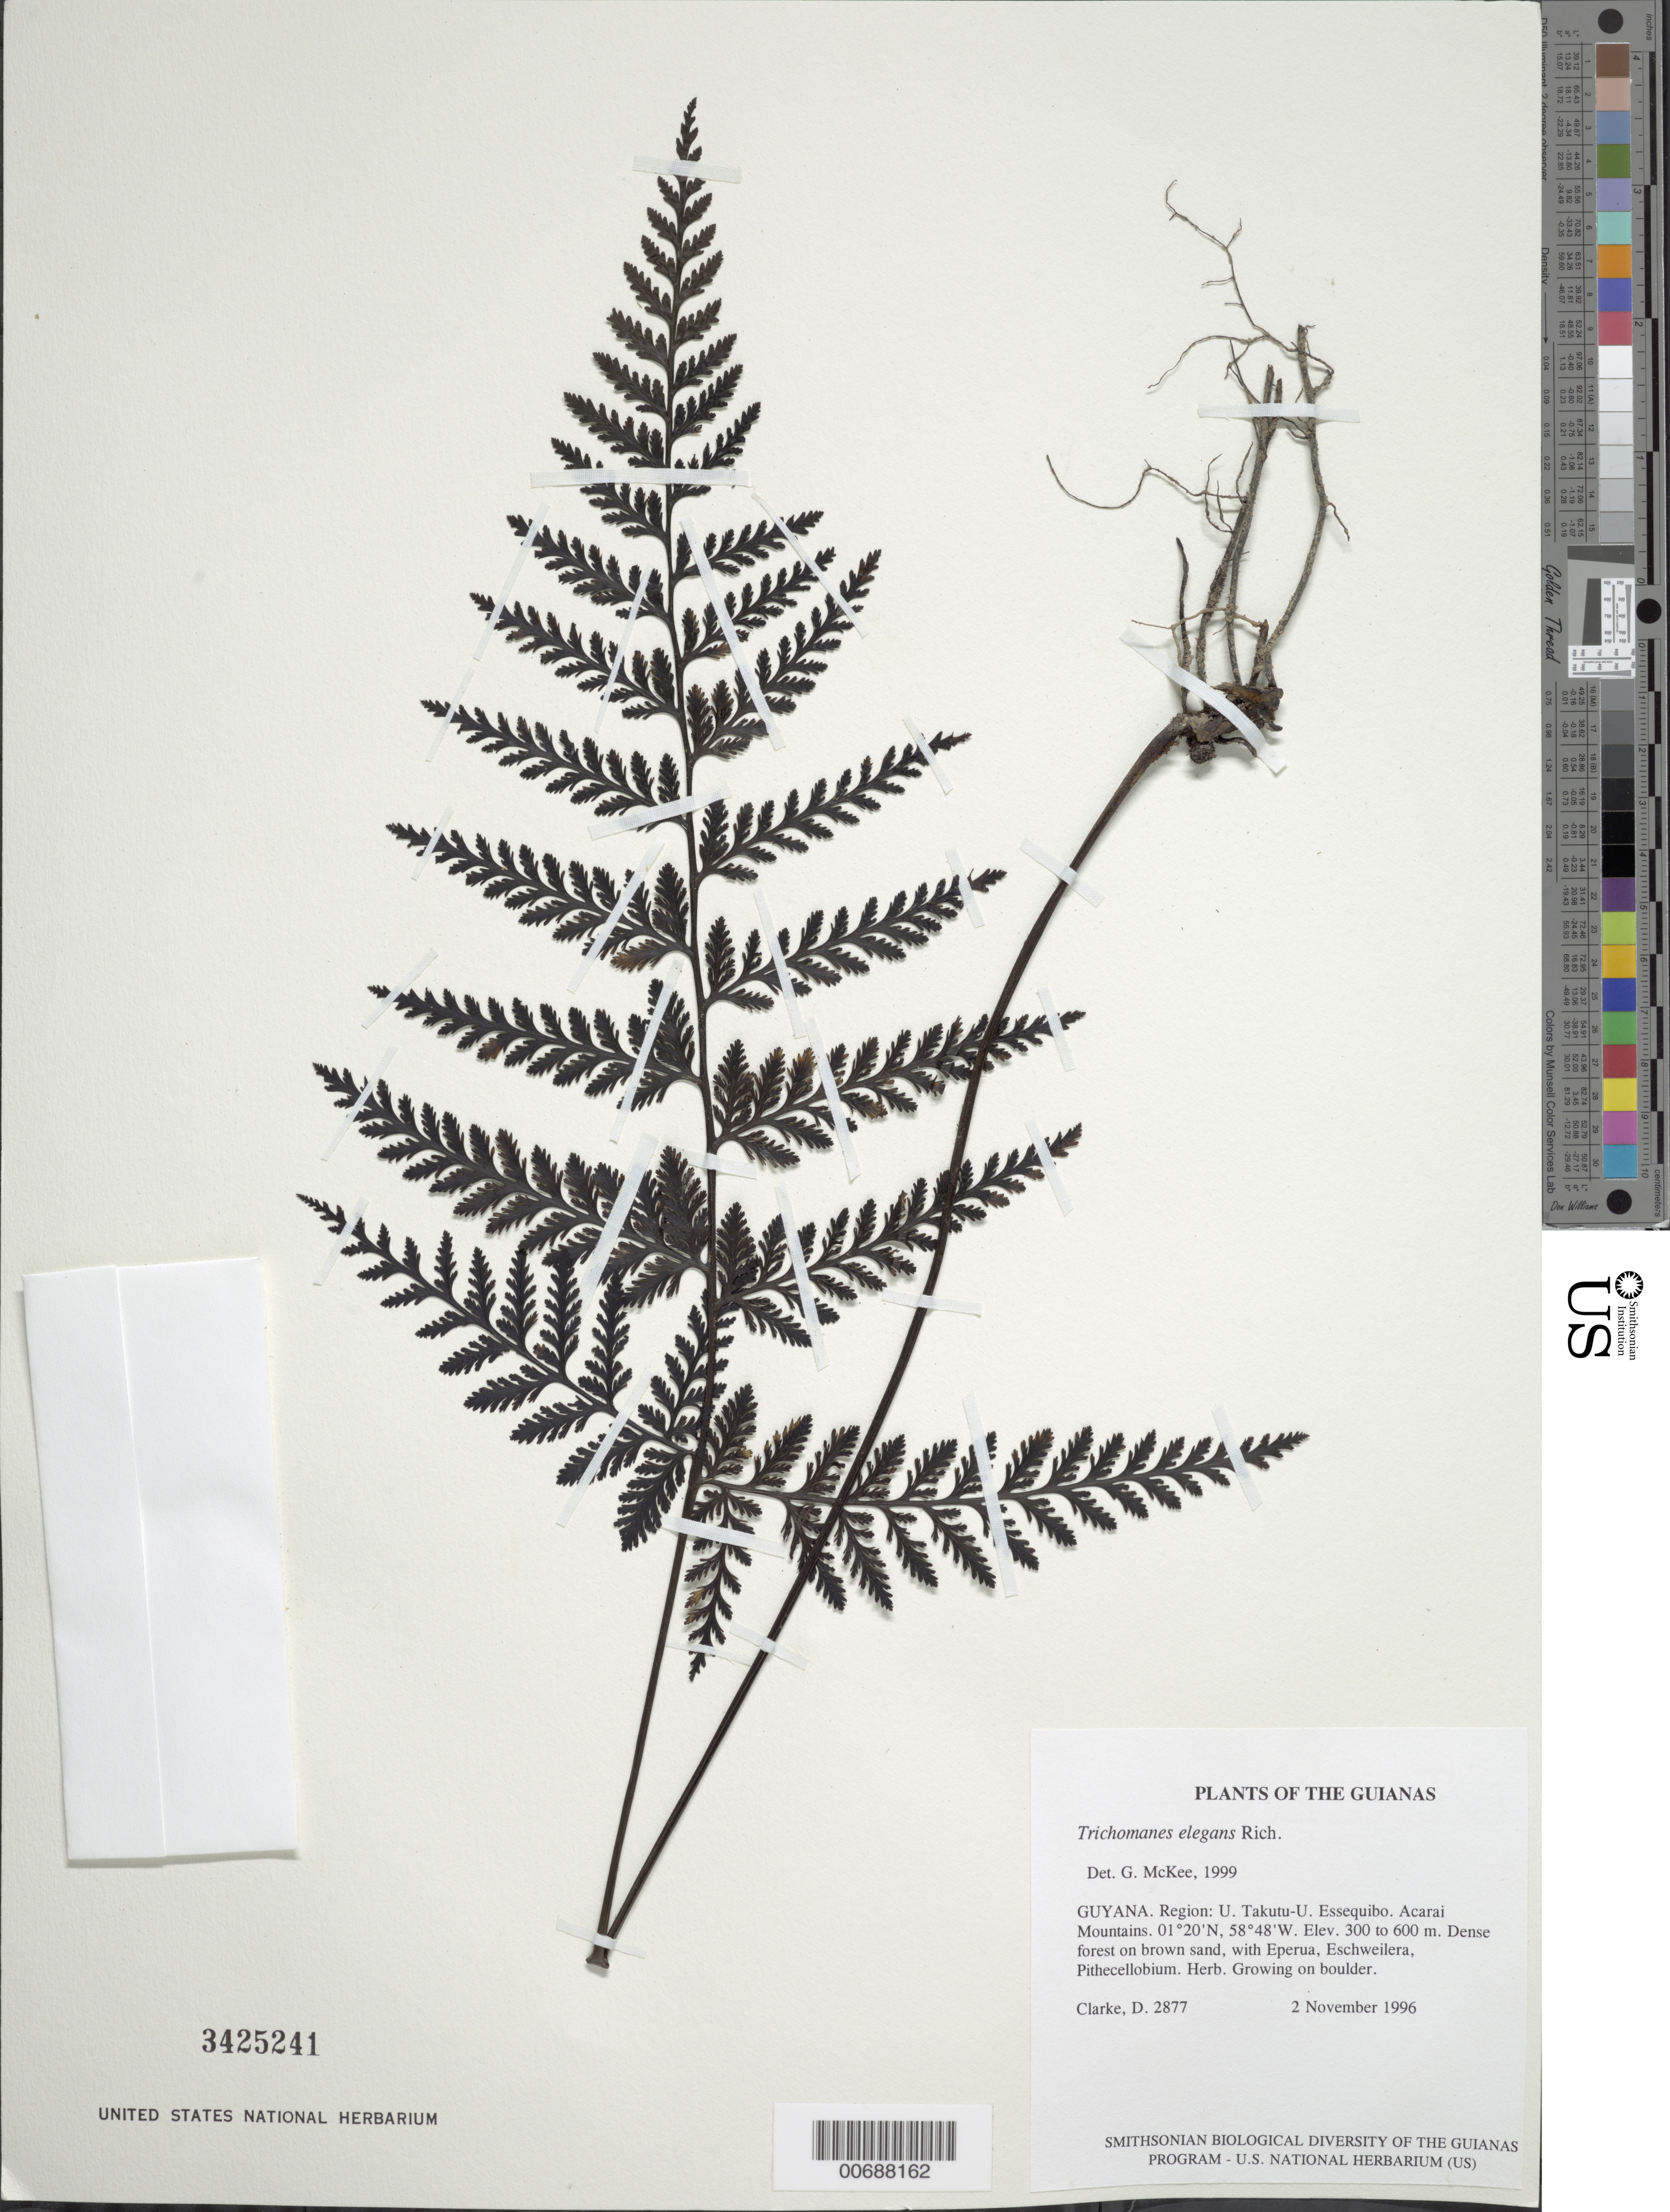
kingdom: Plantae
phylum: Tracheophyta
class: Polypodiopsida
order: Hymenophyllales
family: Hymenophyllaceae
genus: Trichomanes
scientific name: Trichomanes elegans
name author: Rich.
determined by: McKee, G. S., (US), NMNH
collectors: H. D. Clarke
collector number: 2877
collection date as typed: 2 November 1996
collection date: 1996-11-02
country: Guyana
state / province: U. Takutu-U. Essequibo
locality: Acarai Mountains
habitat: Dense forest on brown sand, with Eperua, Eschweilera, Pithecellobium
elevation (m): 300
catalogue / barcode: US 3425241